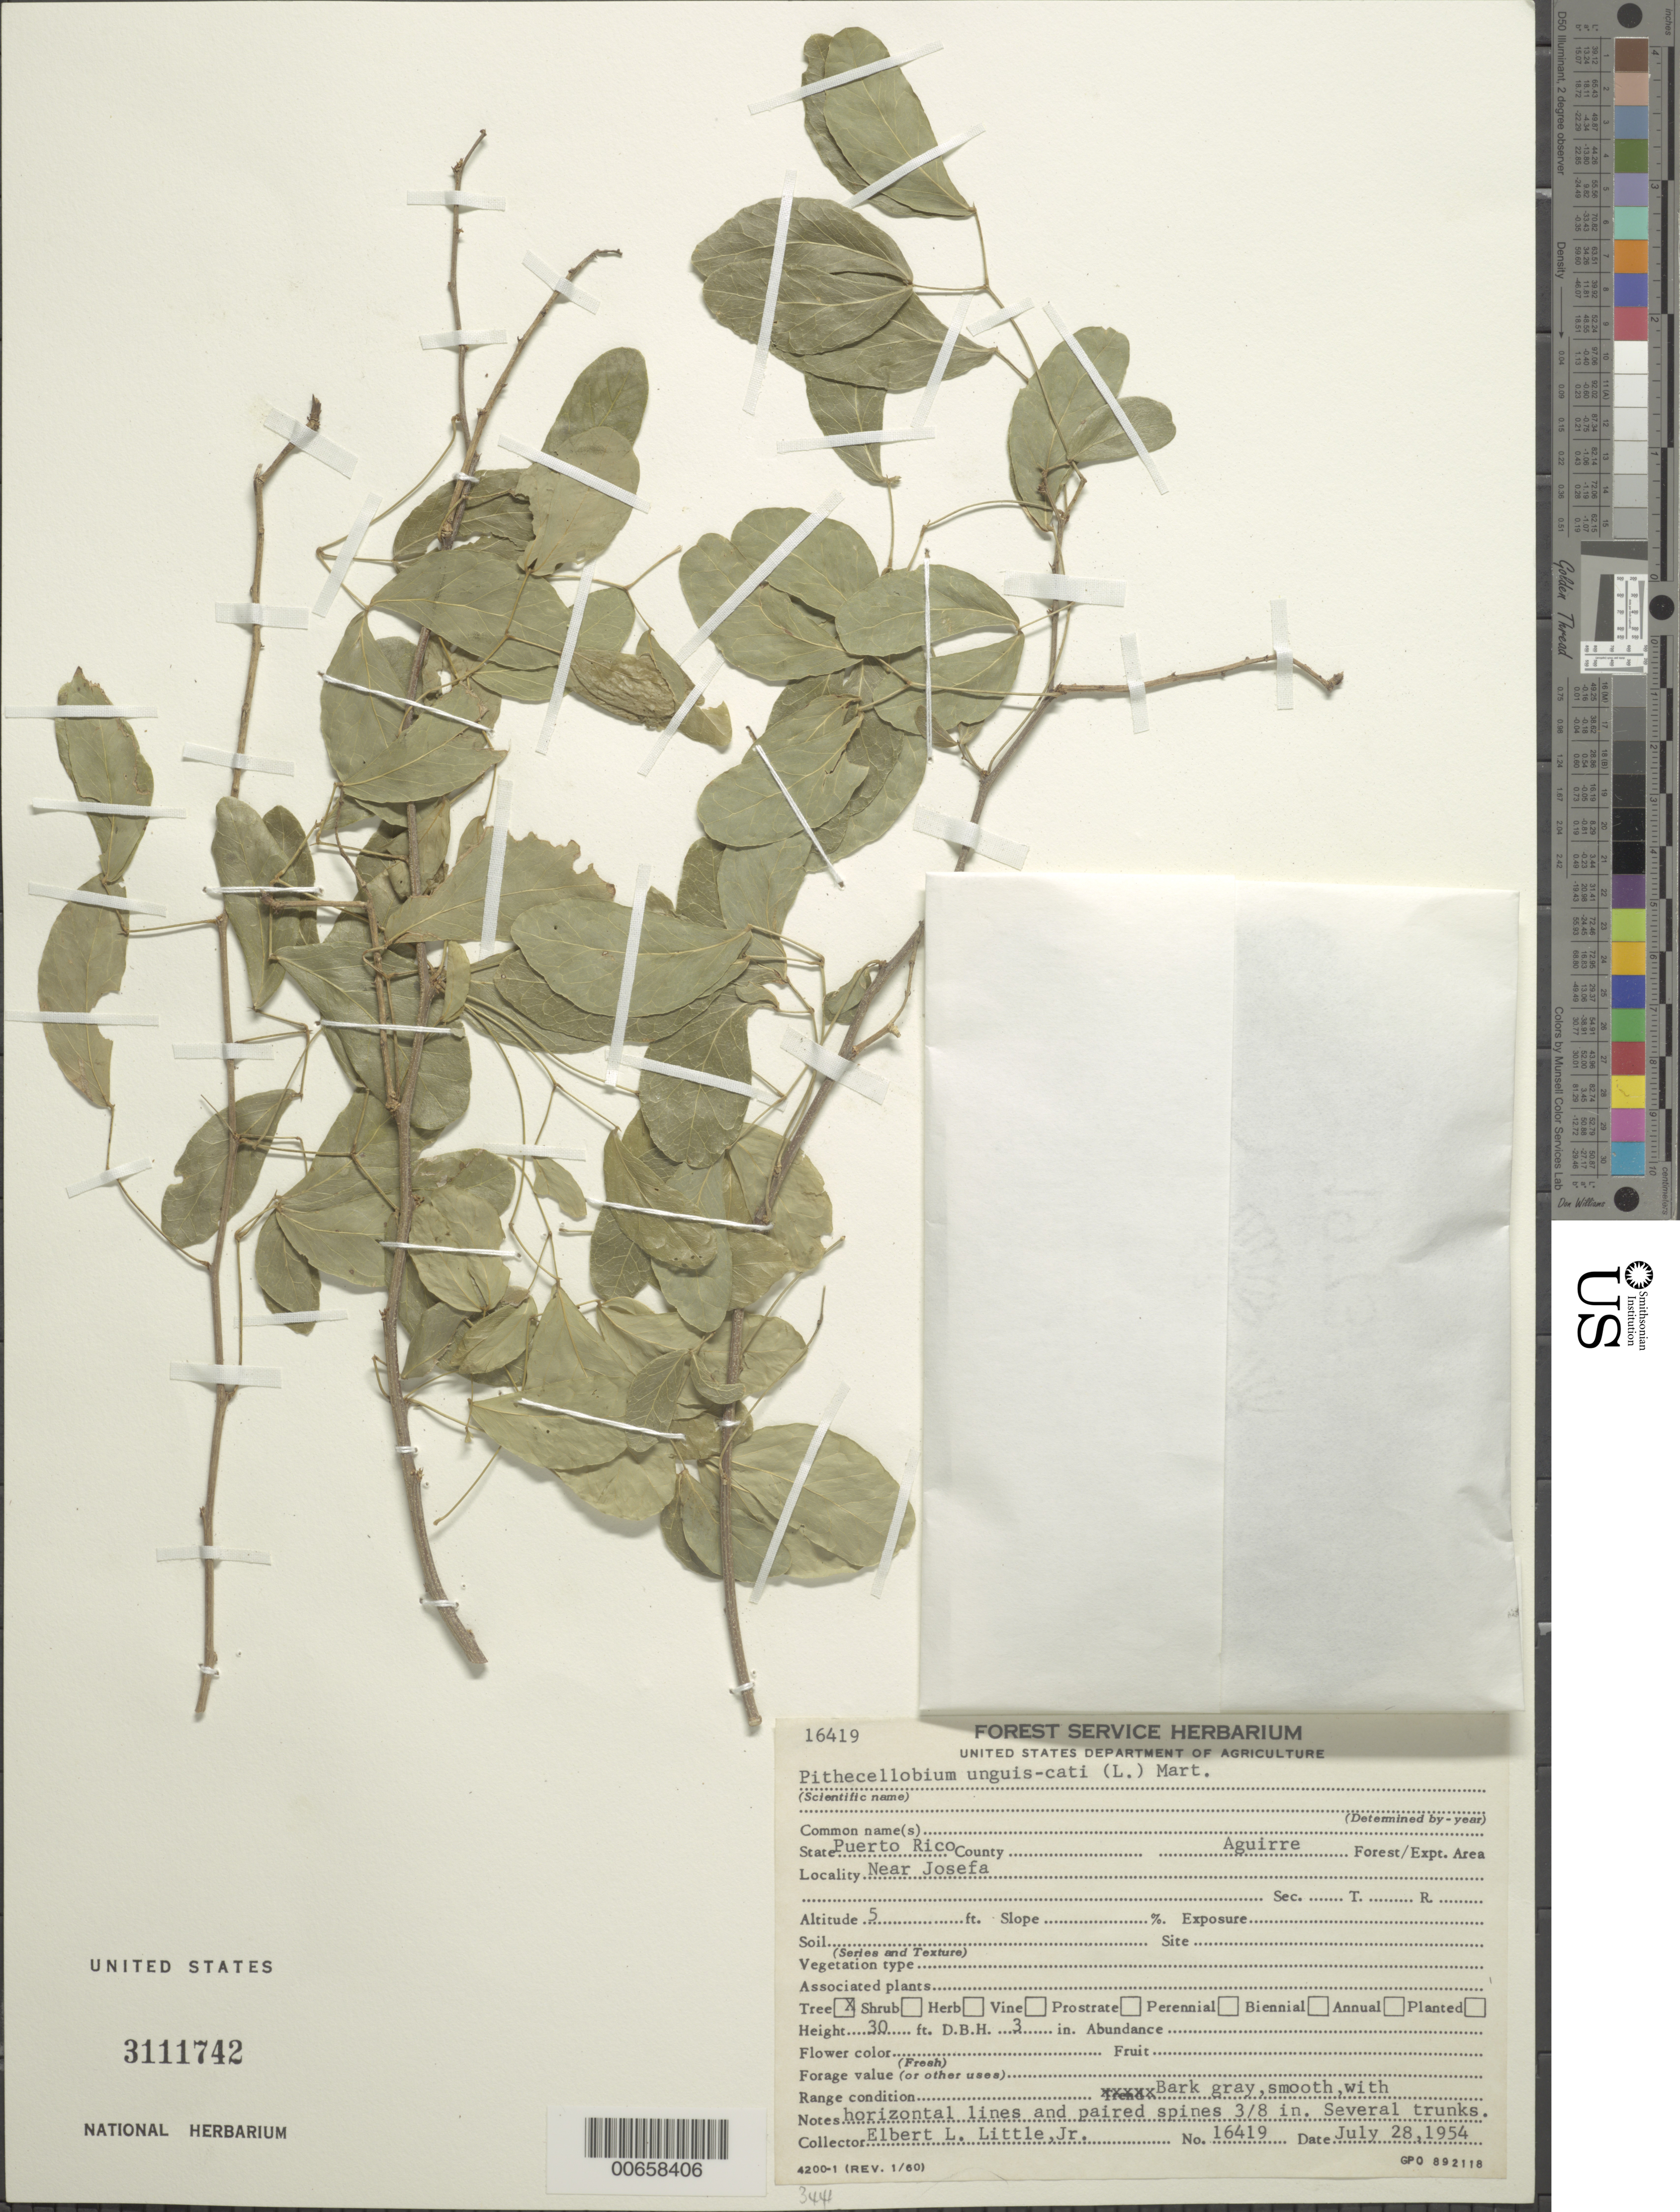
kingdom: Plantae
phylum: Tracheophyta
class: Magnoliopsida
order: Fabales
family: Fabaceae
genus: Pithecellobium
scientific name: Pithecellobium unguis-cati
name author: (L.) Benth.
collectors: E. L. Little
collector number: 16419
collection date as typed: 28 Jul 1954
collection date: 1954-07-28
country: Puerto Rico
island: Greater Antilles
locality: Josefa, near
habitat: Aguirre forest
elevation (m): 2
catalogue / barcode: US 3111742